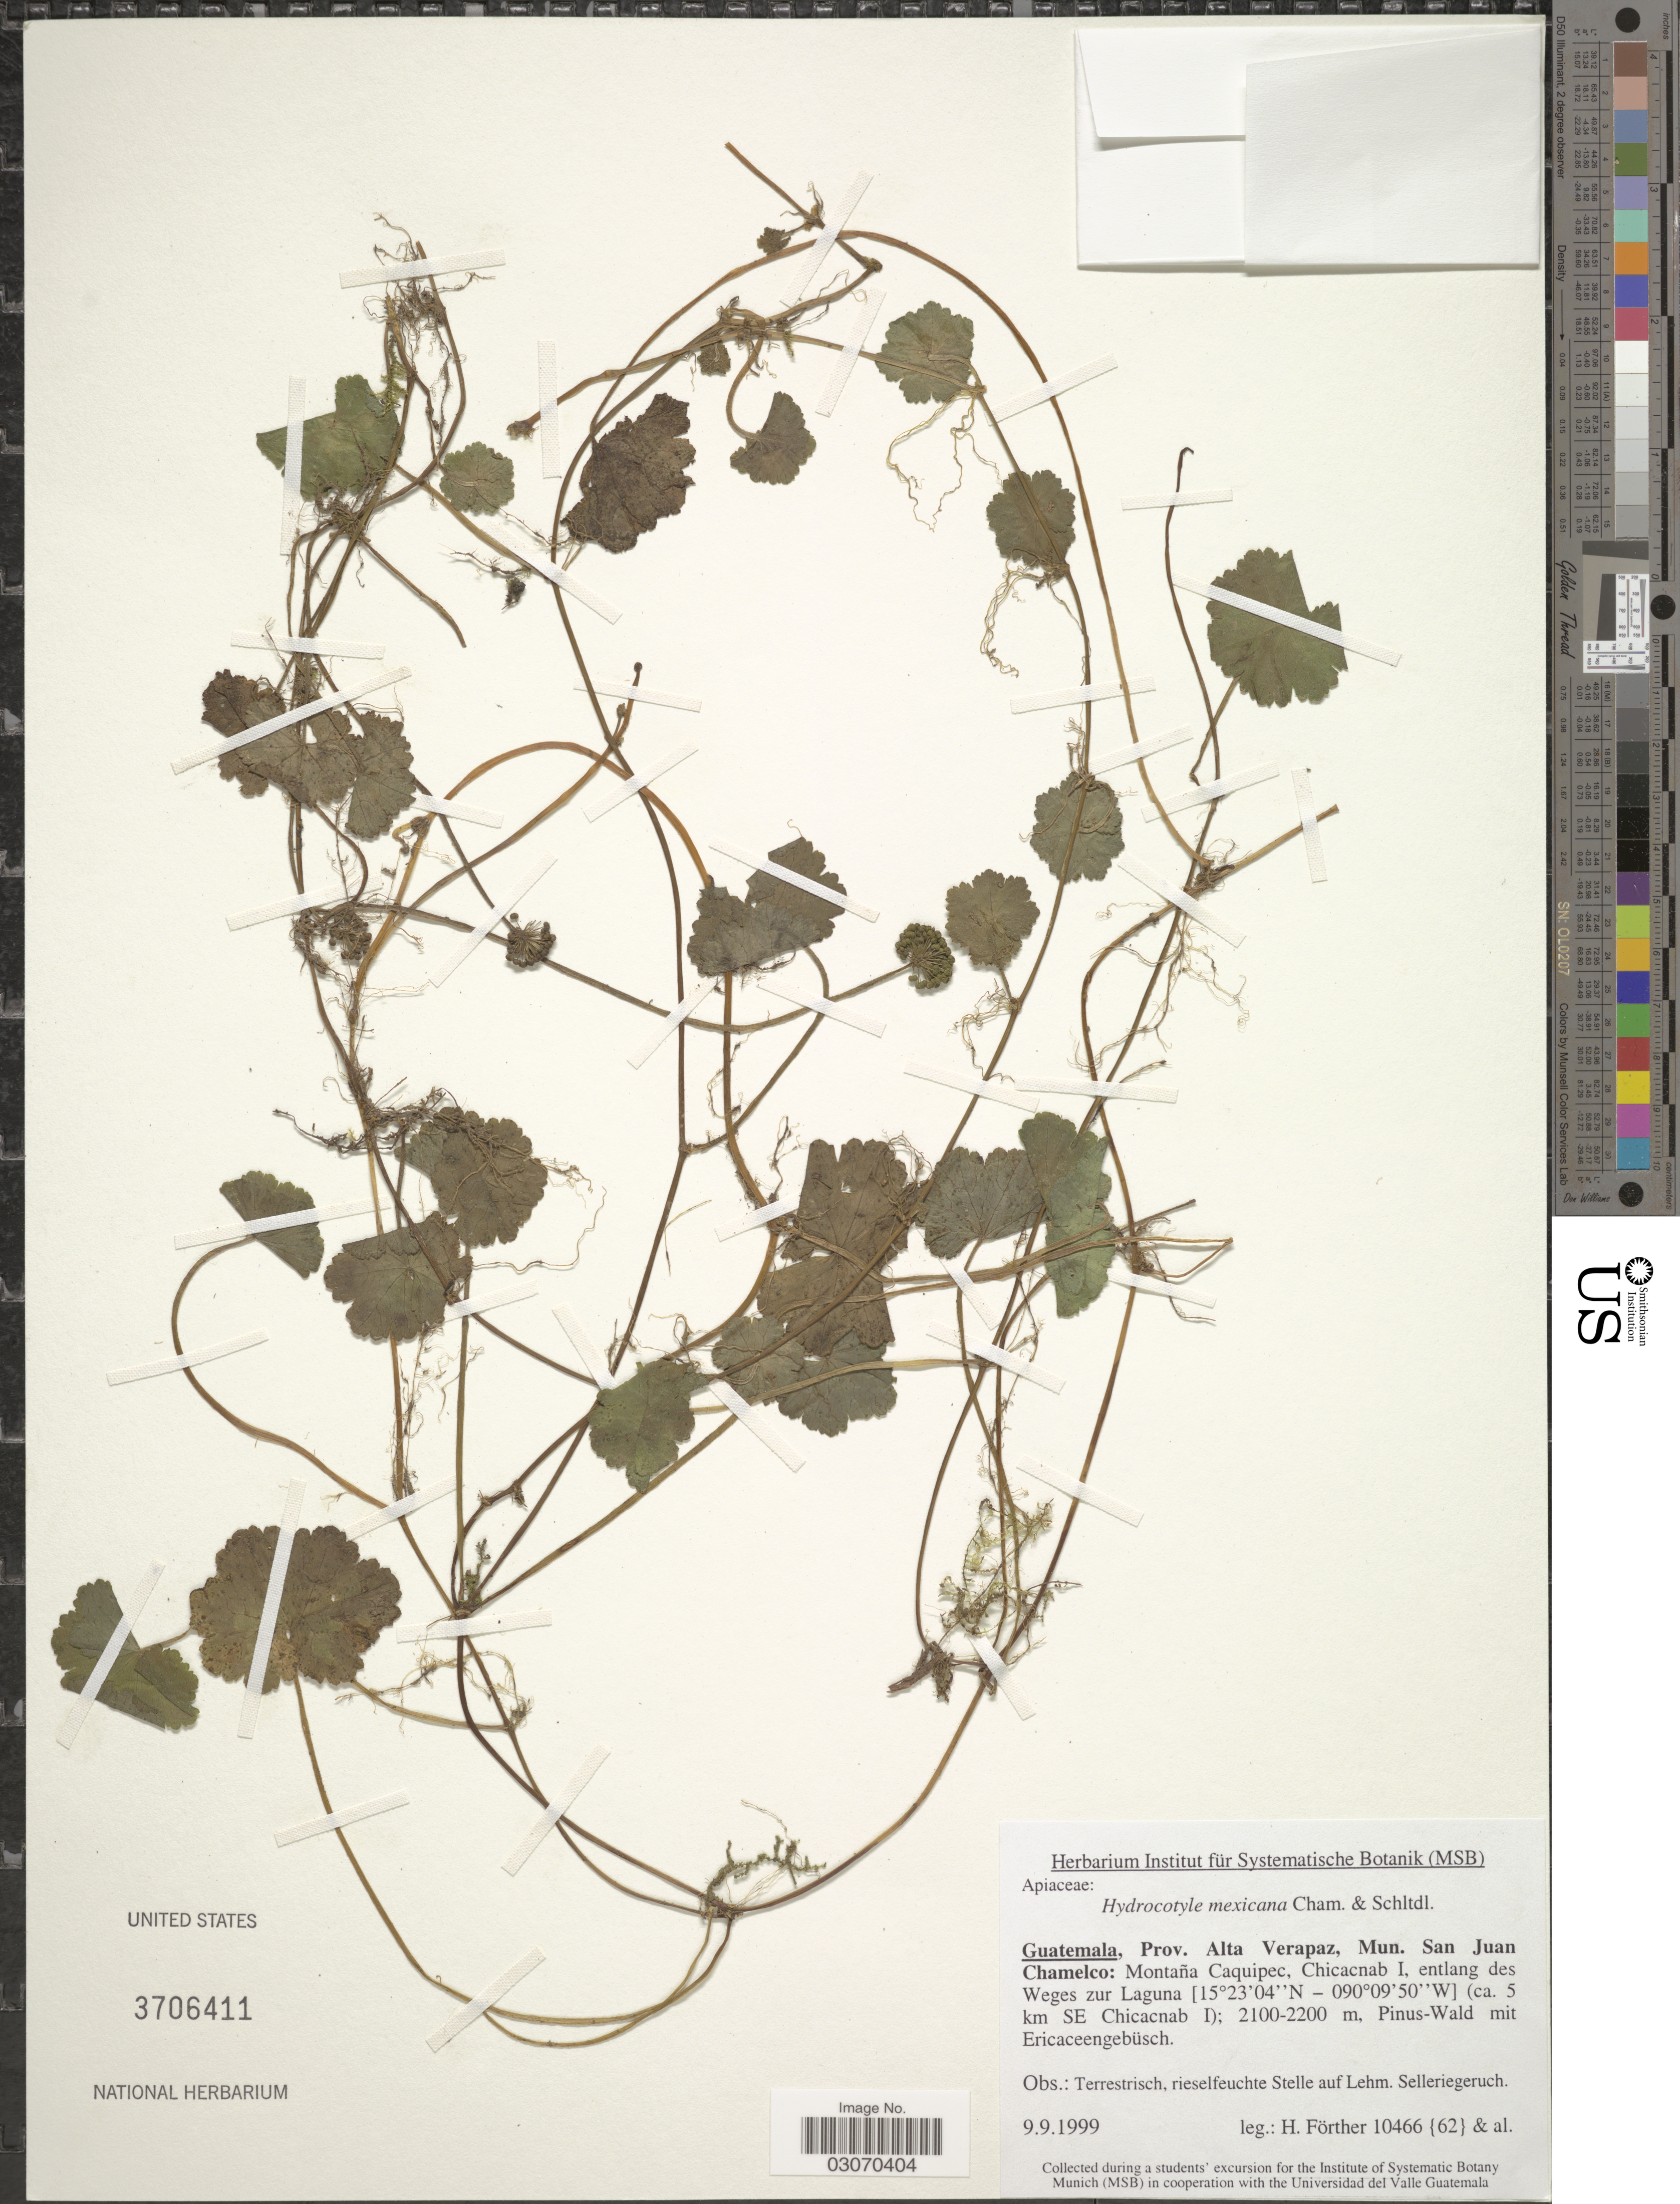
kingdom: Plantae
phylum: Tracheophyta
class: Magnoliopsida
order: Apiales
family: Araliaceae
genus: Hydrocotyle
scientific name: Hydrocotyle mexicana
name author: Schltdl. & Cham.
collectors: H. Förther & et al.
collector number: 10466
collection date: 1999-09-09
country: Guatemala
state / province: Alta Verapaz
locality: Prov. Alta Verapaz, Mun. San Juan Chamelco: Montaña Caquipec, Chicacnab I., entlang des Weges zur Laguna (ca. 5 km SE Chicacnab I).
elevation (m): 2100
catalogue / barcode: US 3706411